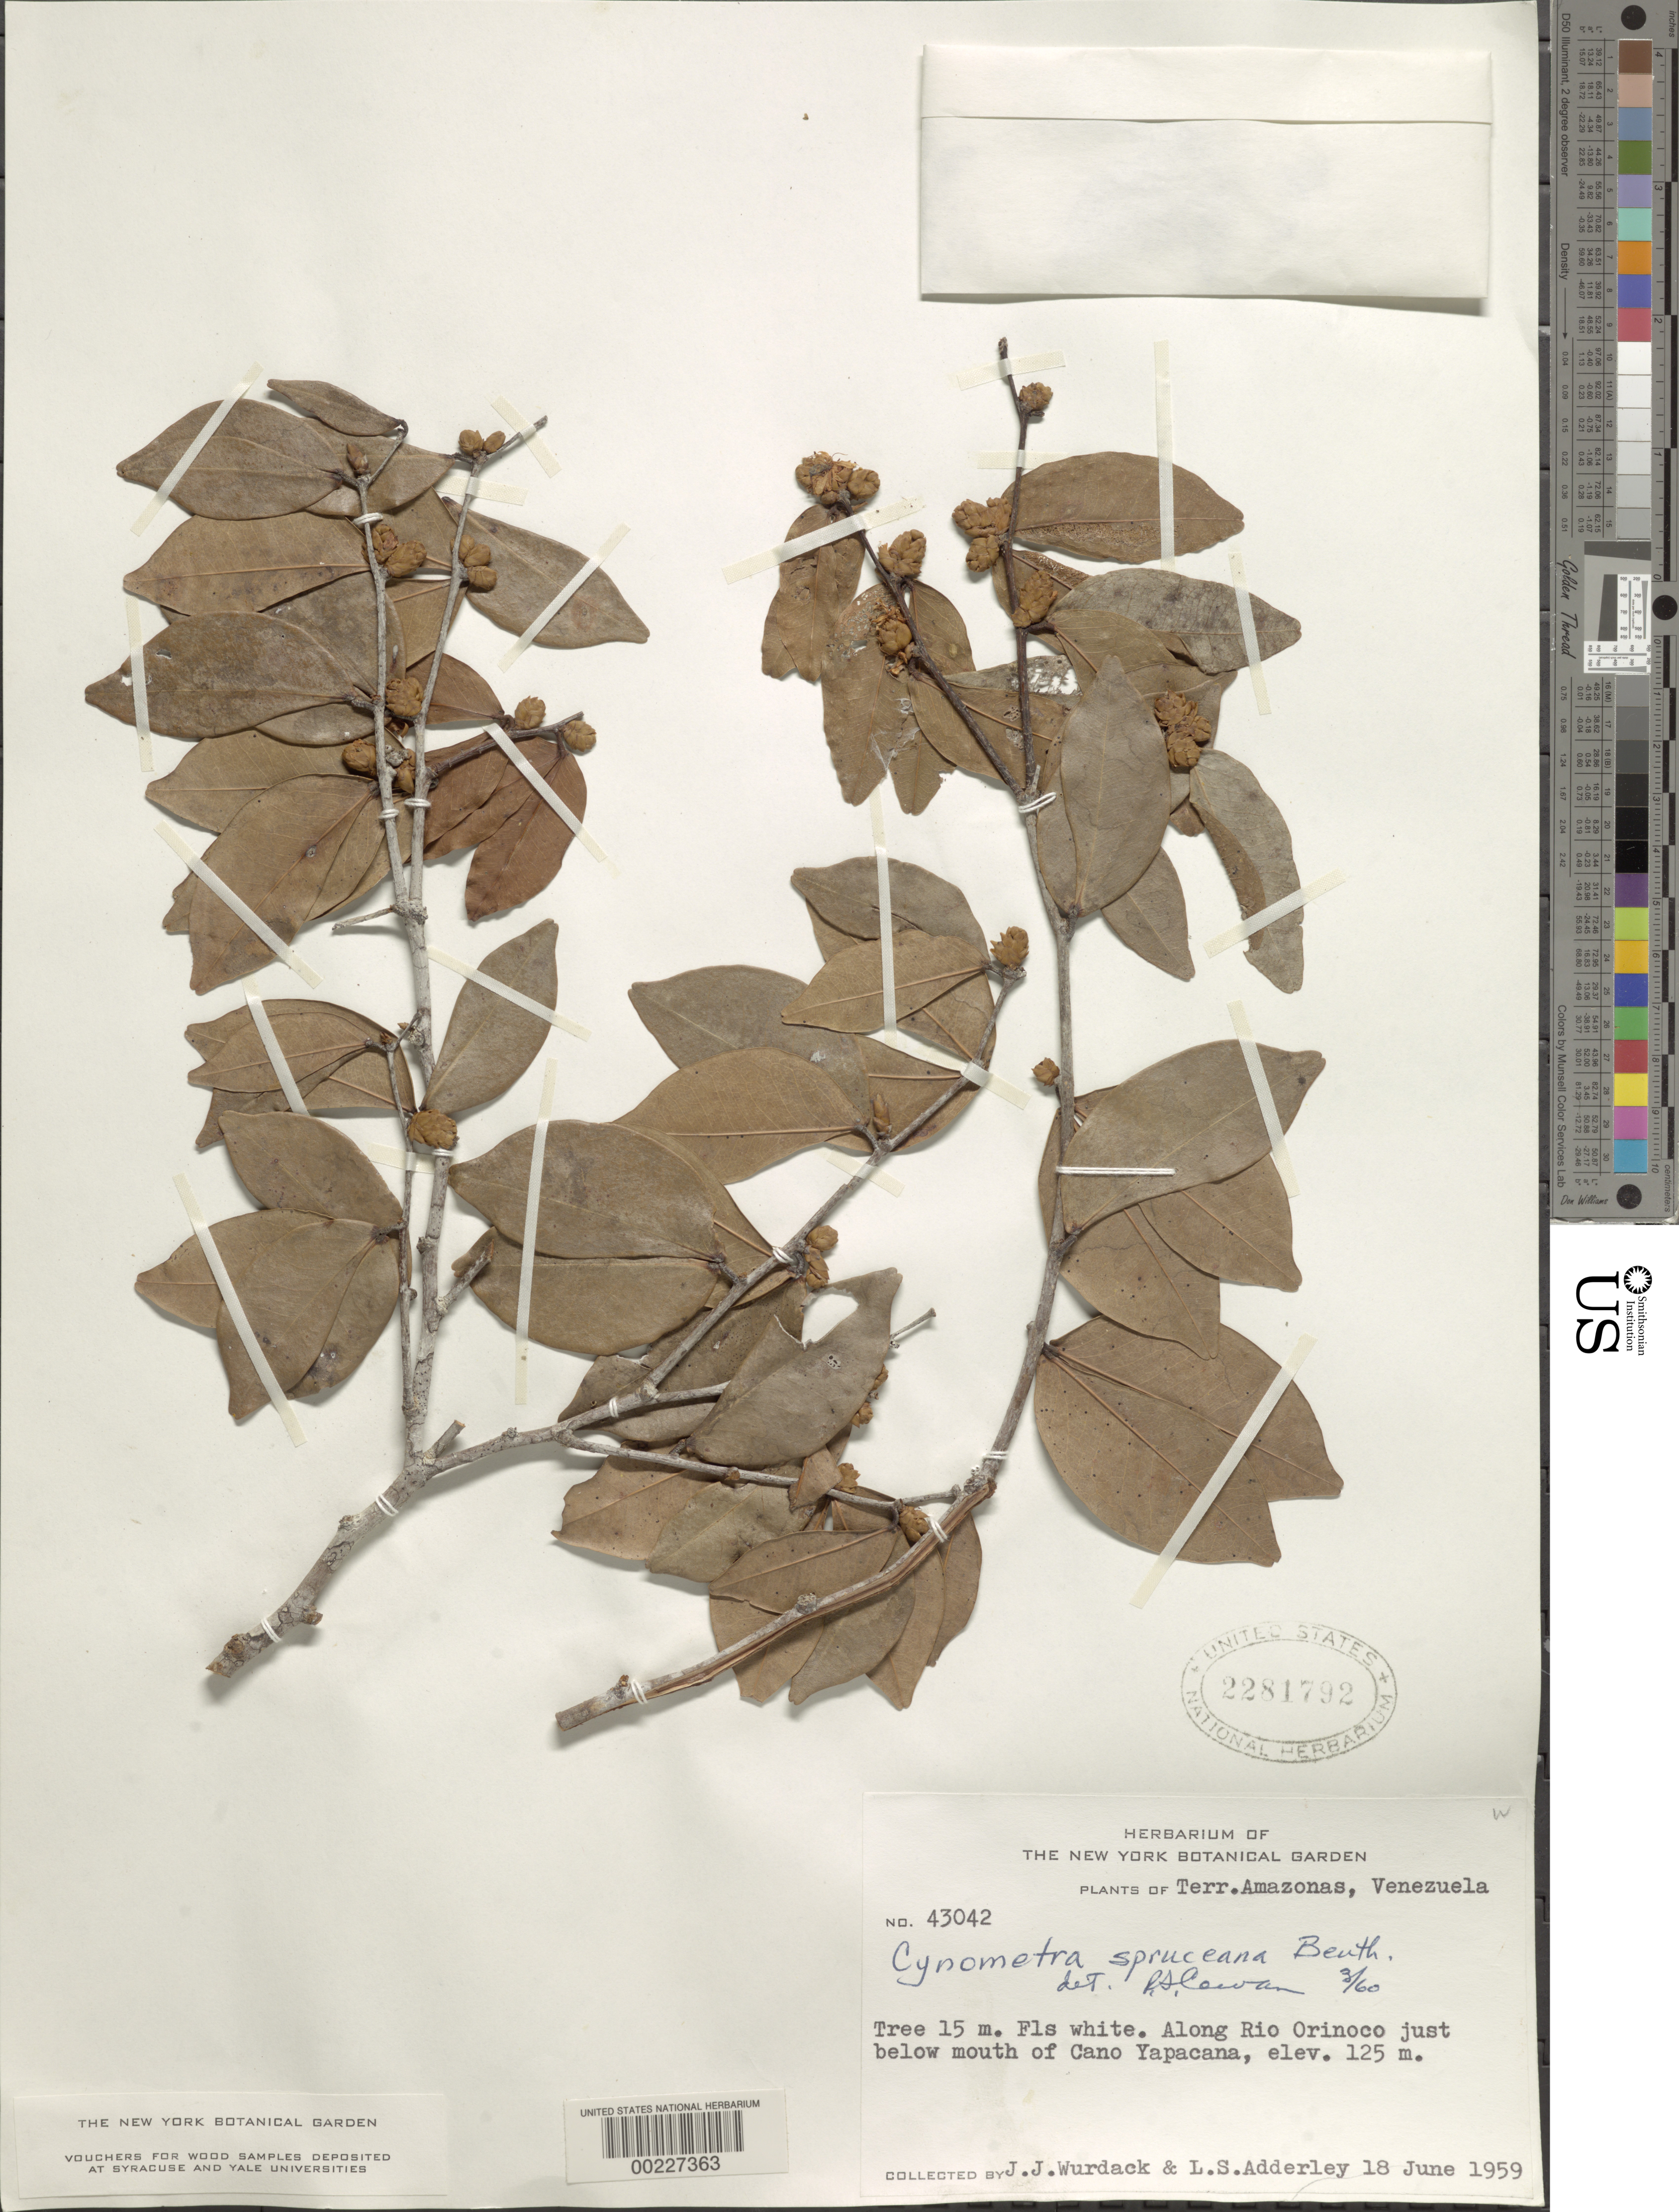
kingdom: Plantae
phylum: Tracheophyta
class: Magnoliopsida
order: Fabales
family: Fabaceae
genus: Cynometra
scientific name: Cynometra spruceana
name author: Benth. in Mart.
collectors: J. J. Wurdack & L. S. Adderley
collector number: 43042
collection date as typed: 18 Jun 1959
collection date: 1959-06-18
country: Venezuela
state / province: Amazonas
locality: Along rio orinoco just below mouth of cano yapacana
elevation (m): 125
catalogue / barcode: US 2281792